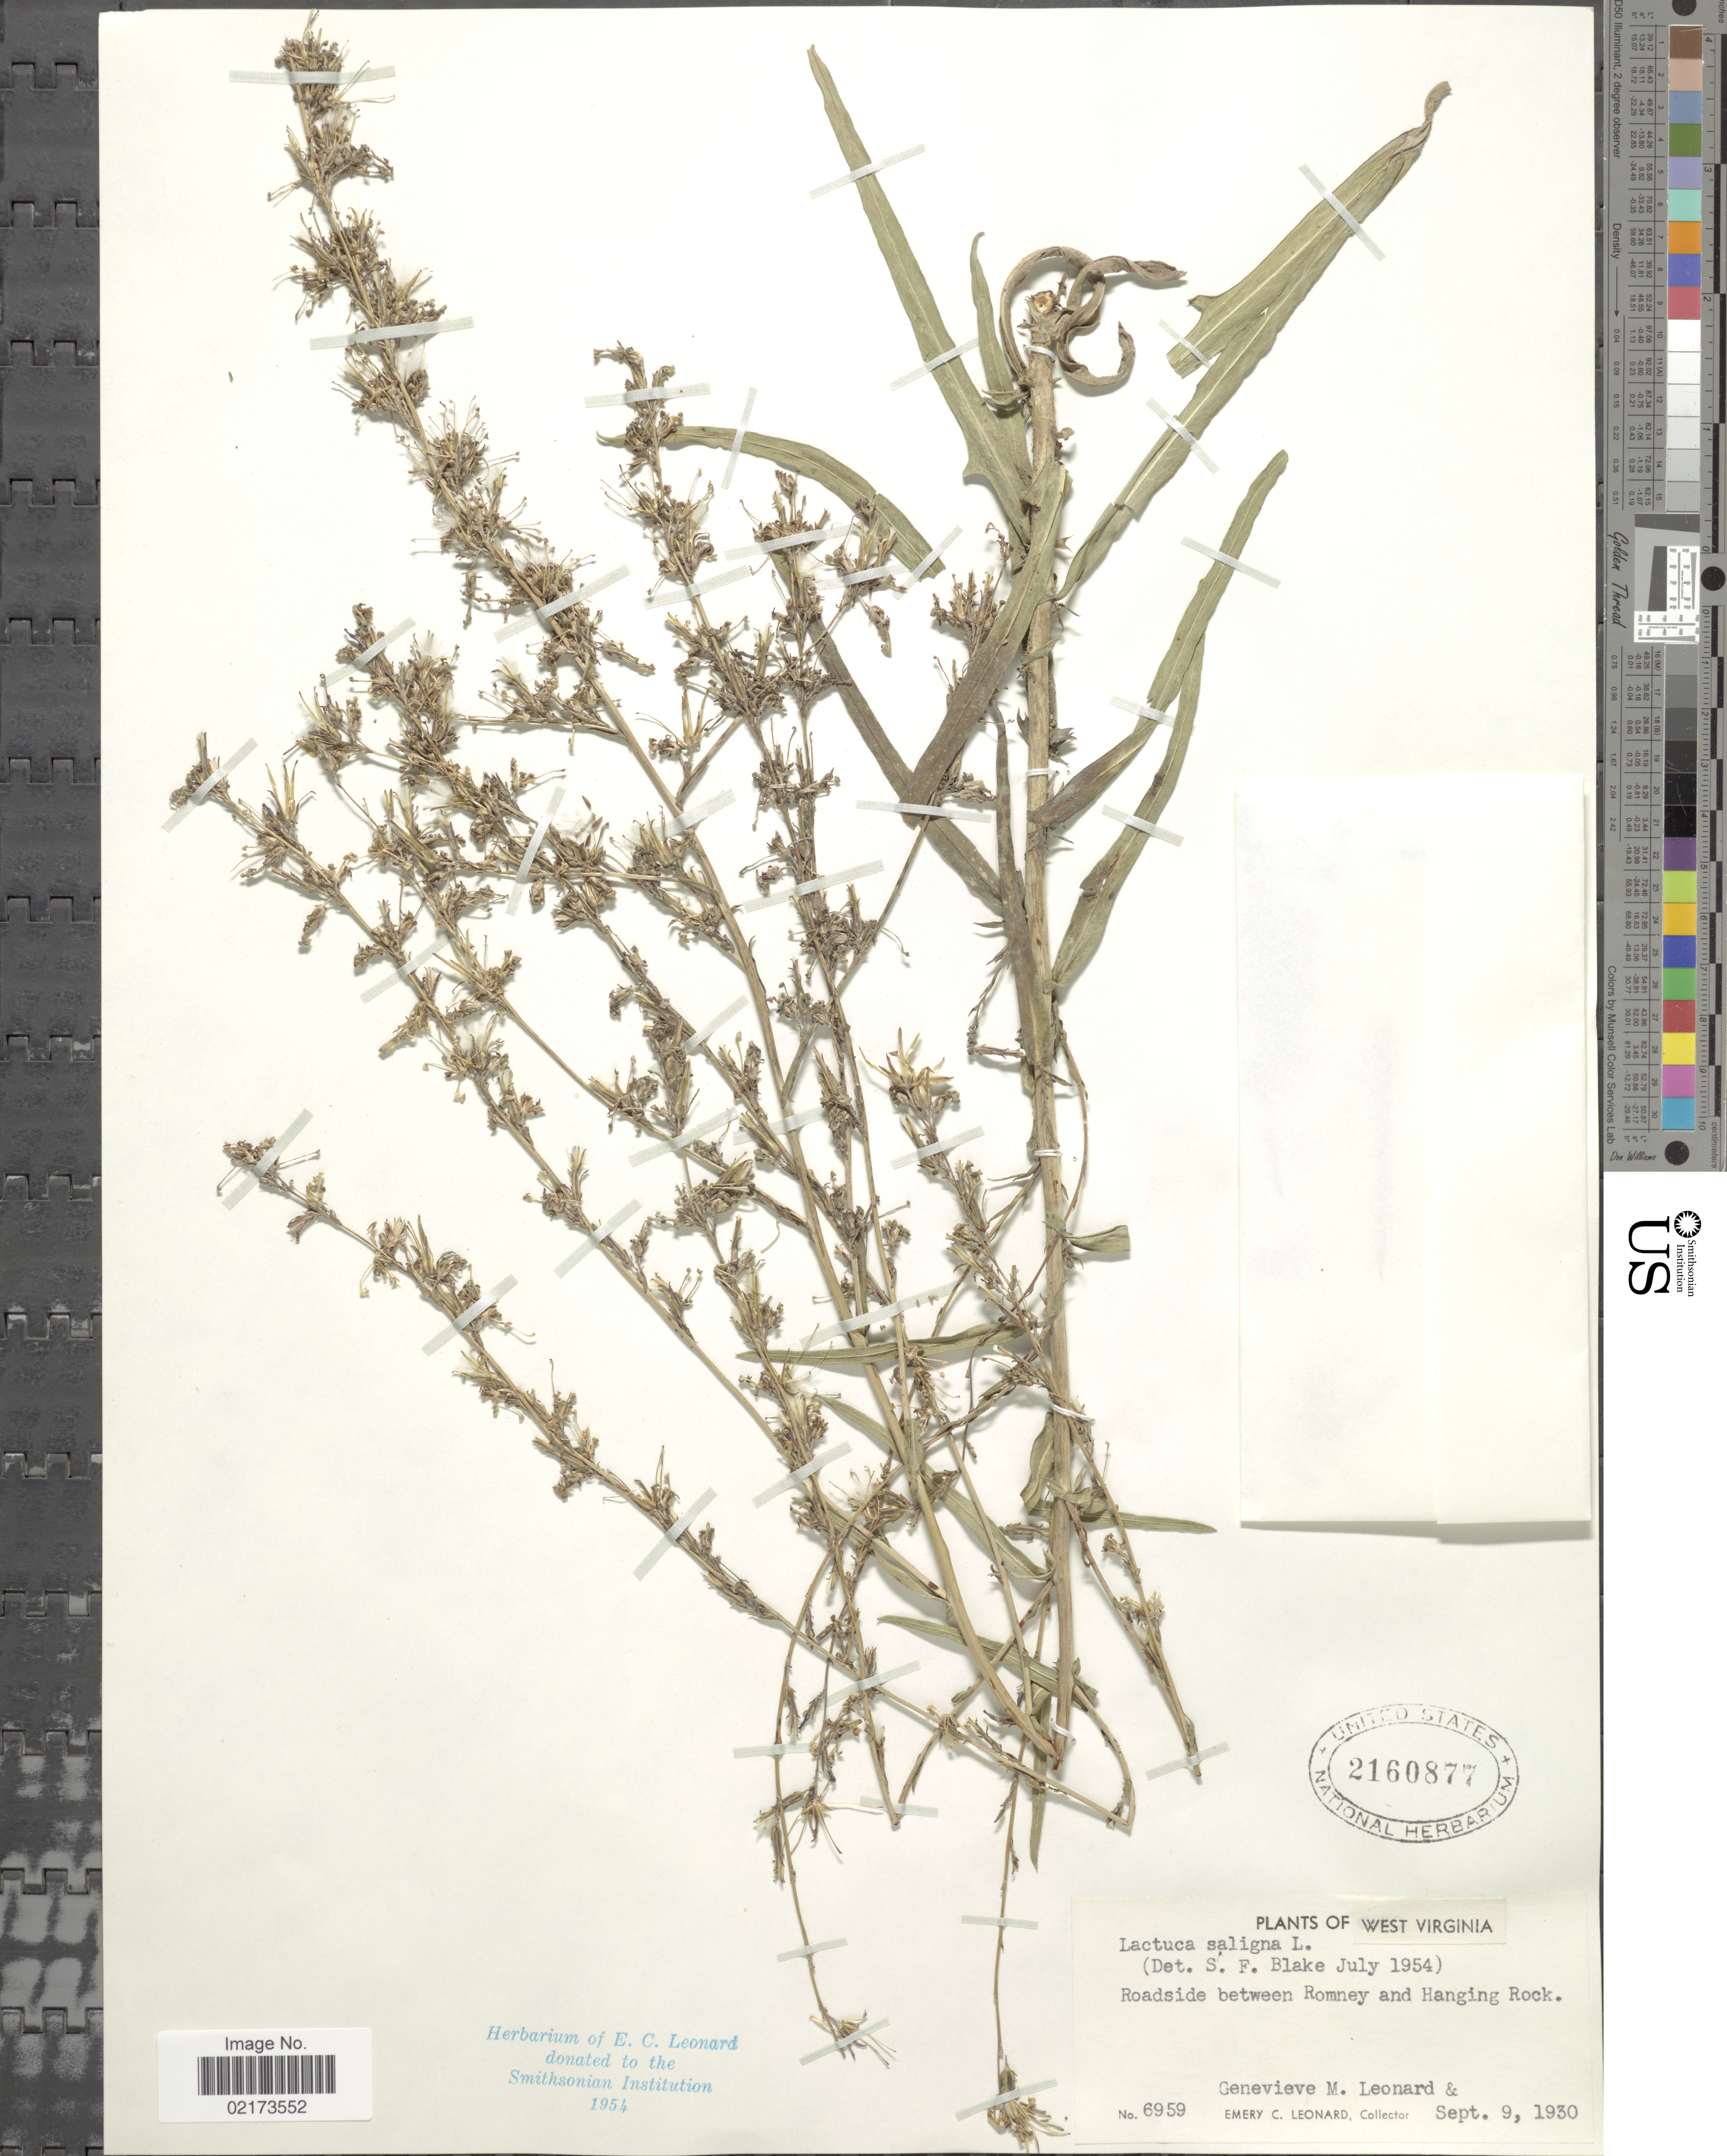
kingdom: Plantae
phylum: Tracheophyta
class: Magnoliopsida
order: Asterales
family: Asteraceae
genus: Lactuca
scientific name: Lactuca saligna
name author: L.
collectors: G. M. Leonard & E. C. Leonard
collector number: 6959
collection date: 1930-09-09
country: United States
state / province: West Virginia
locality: Roadside between Romney and Hanging Rock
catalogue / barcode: US 2160877